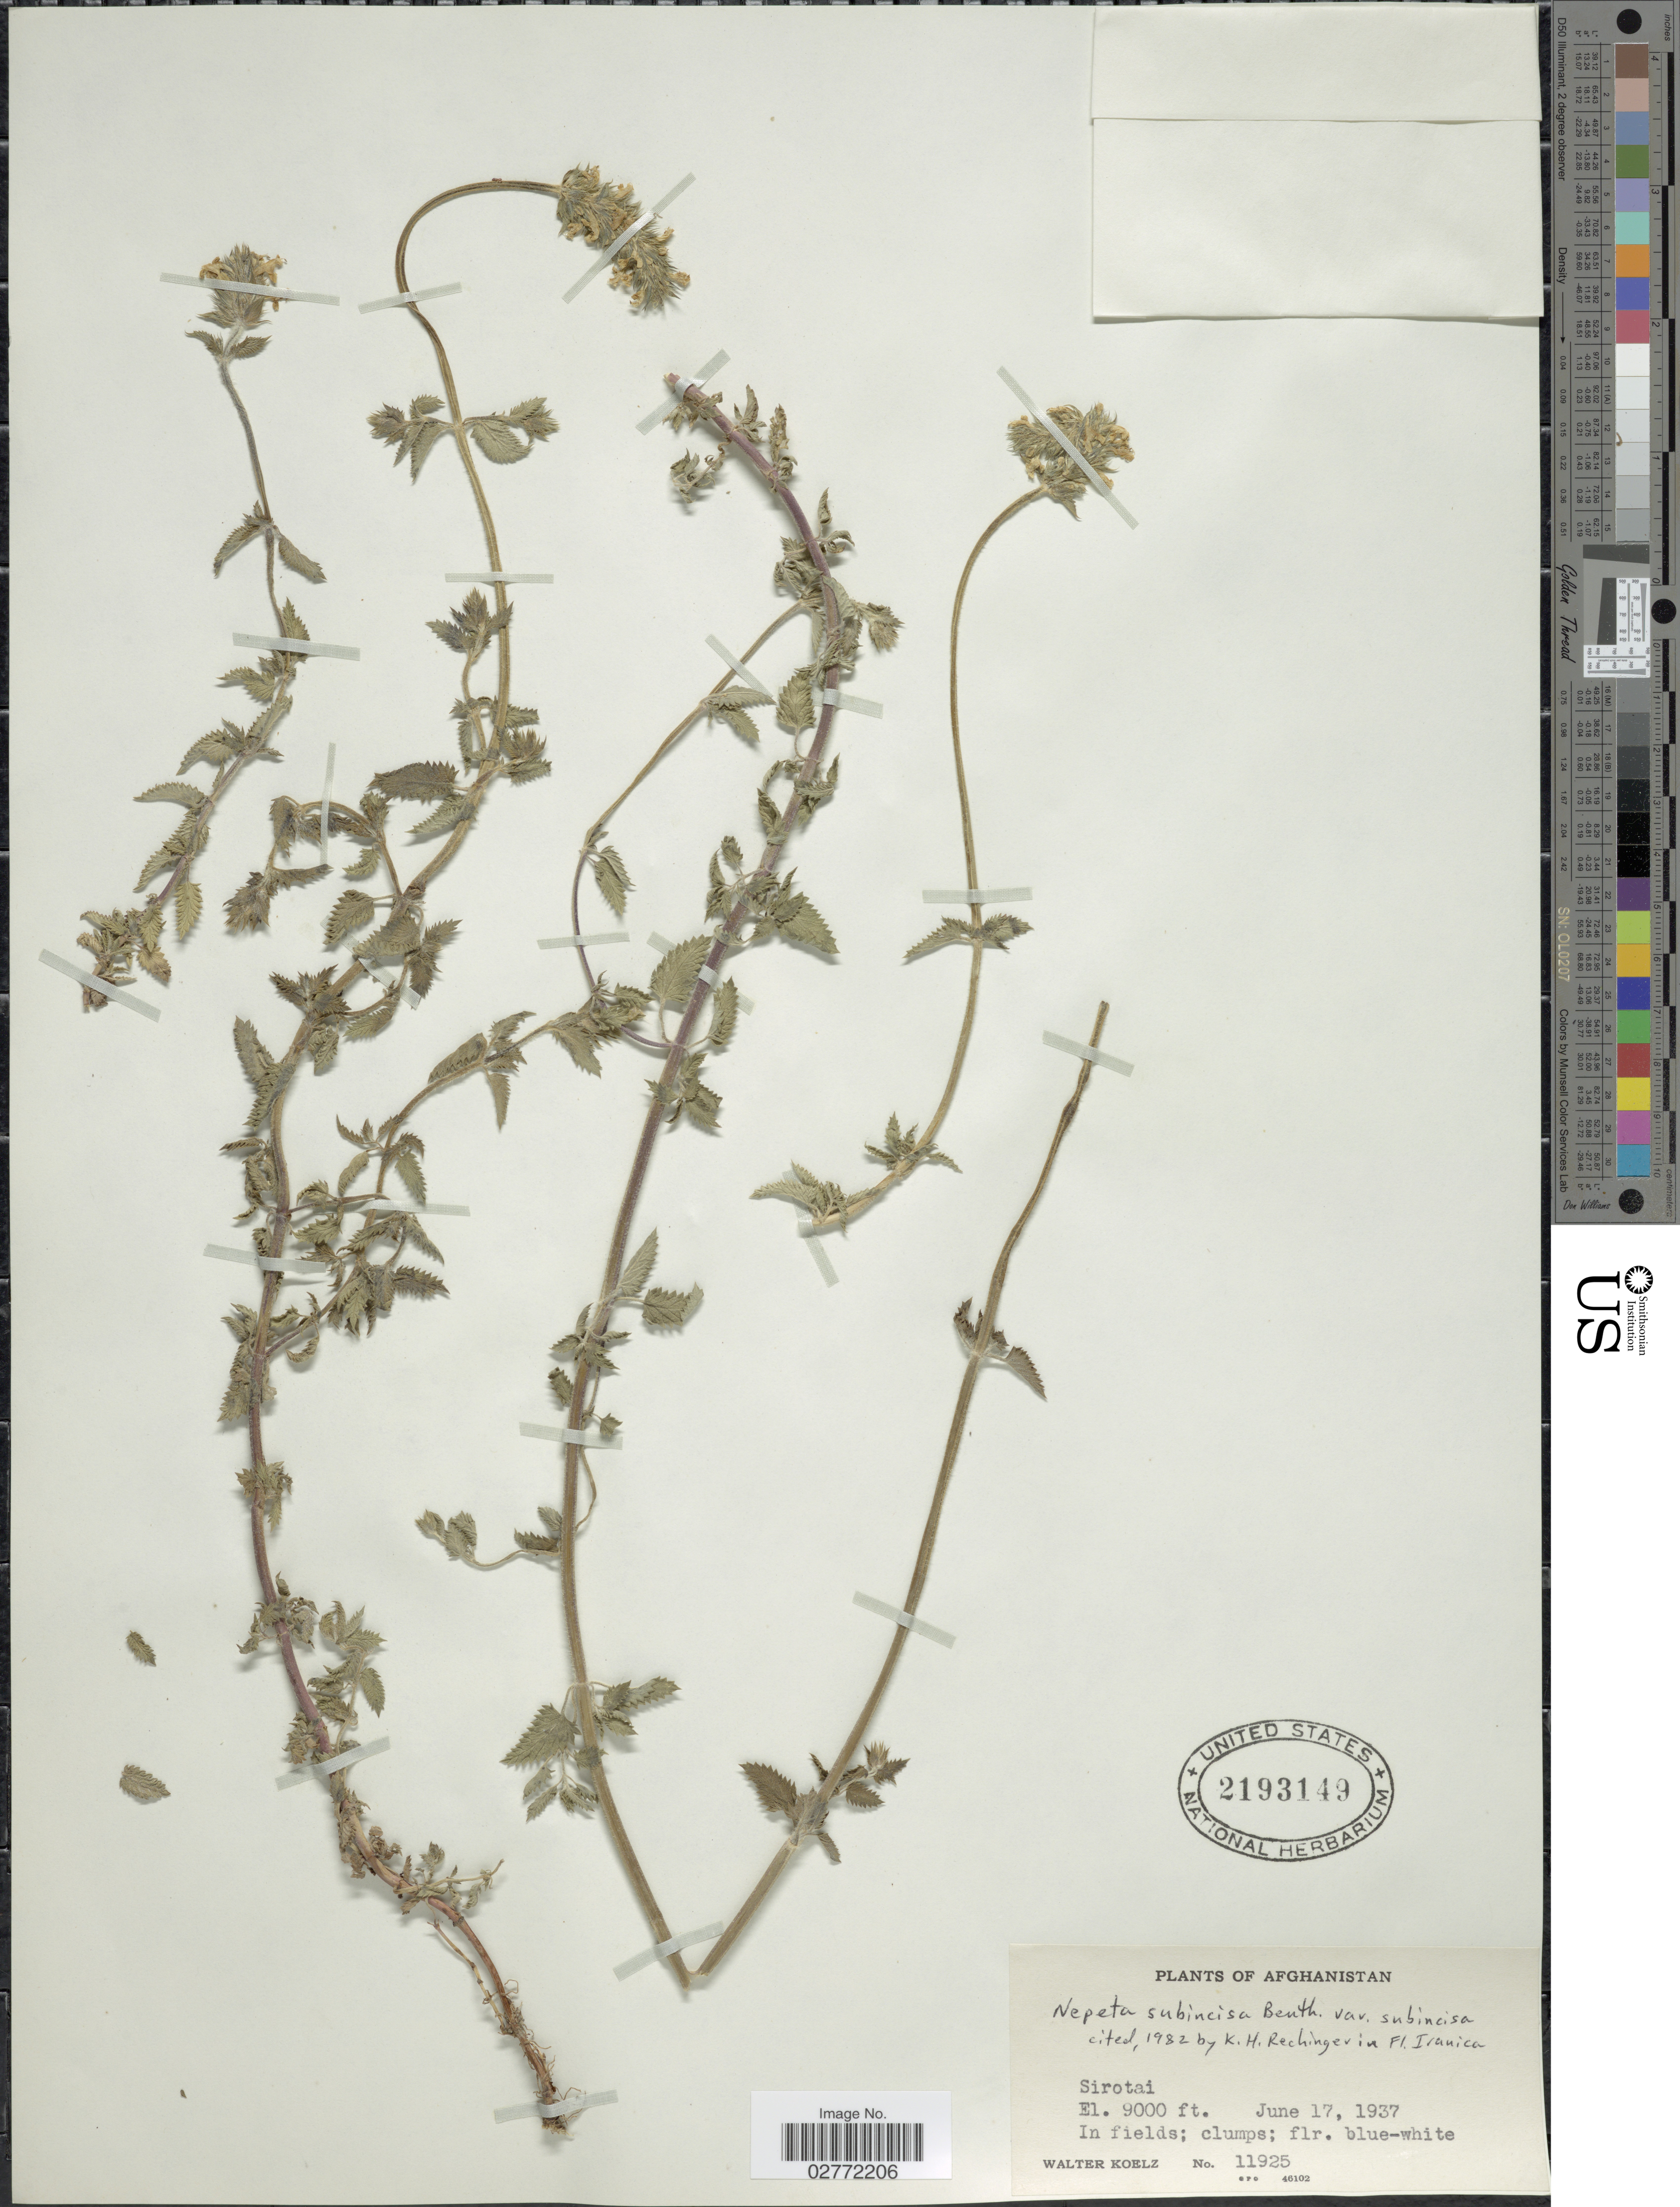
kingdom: Plantae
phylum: Tracheophyta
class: Magnoliopsida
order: Lamiales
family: Lamiaceae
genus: Nepeta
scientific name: Nepeta subincisa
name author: Benth.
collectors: W. N. Koelz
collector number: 11925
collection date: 1937-06-17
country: Afghanistan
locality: Sirotai.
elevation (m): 2743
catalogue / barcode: US 2193149